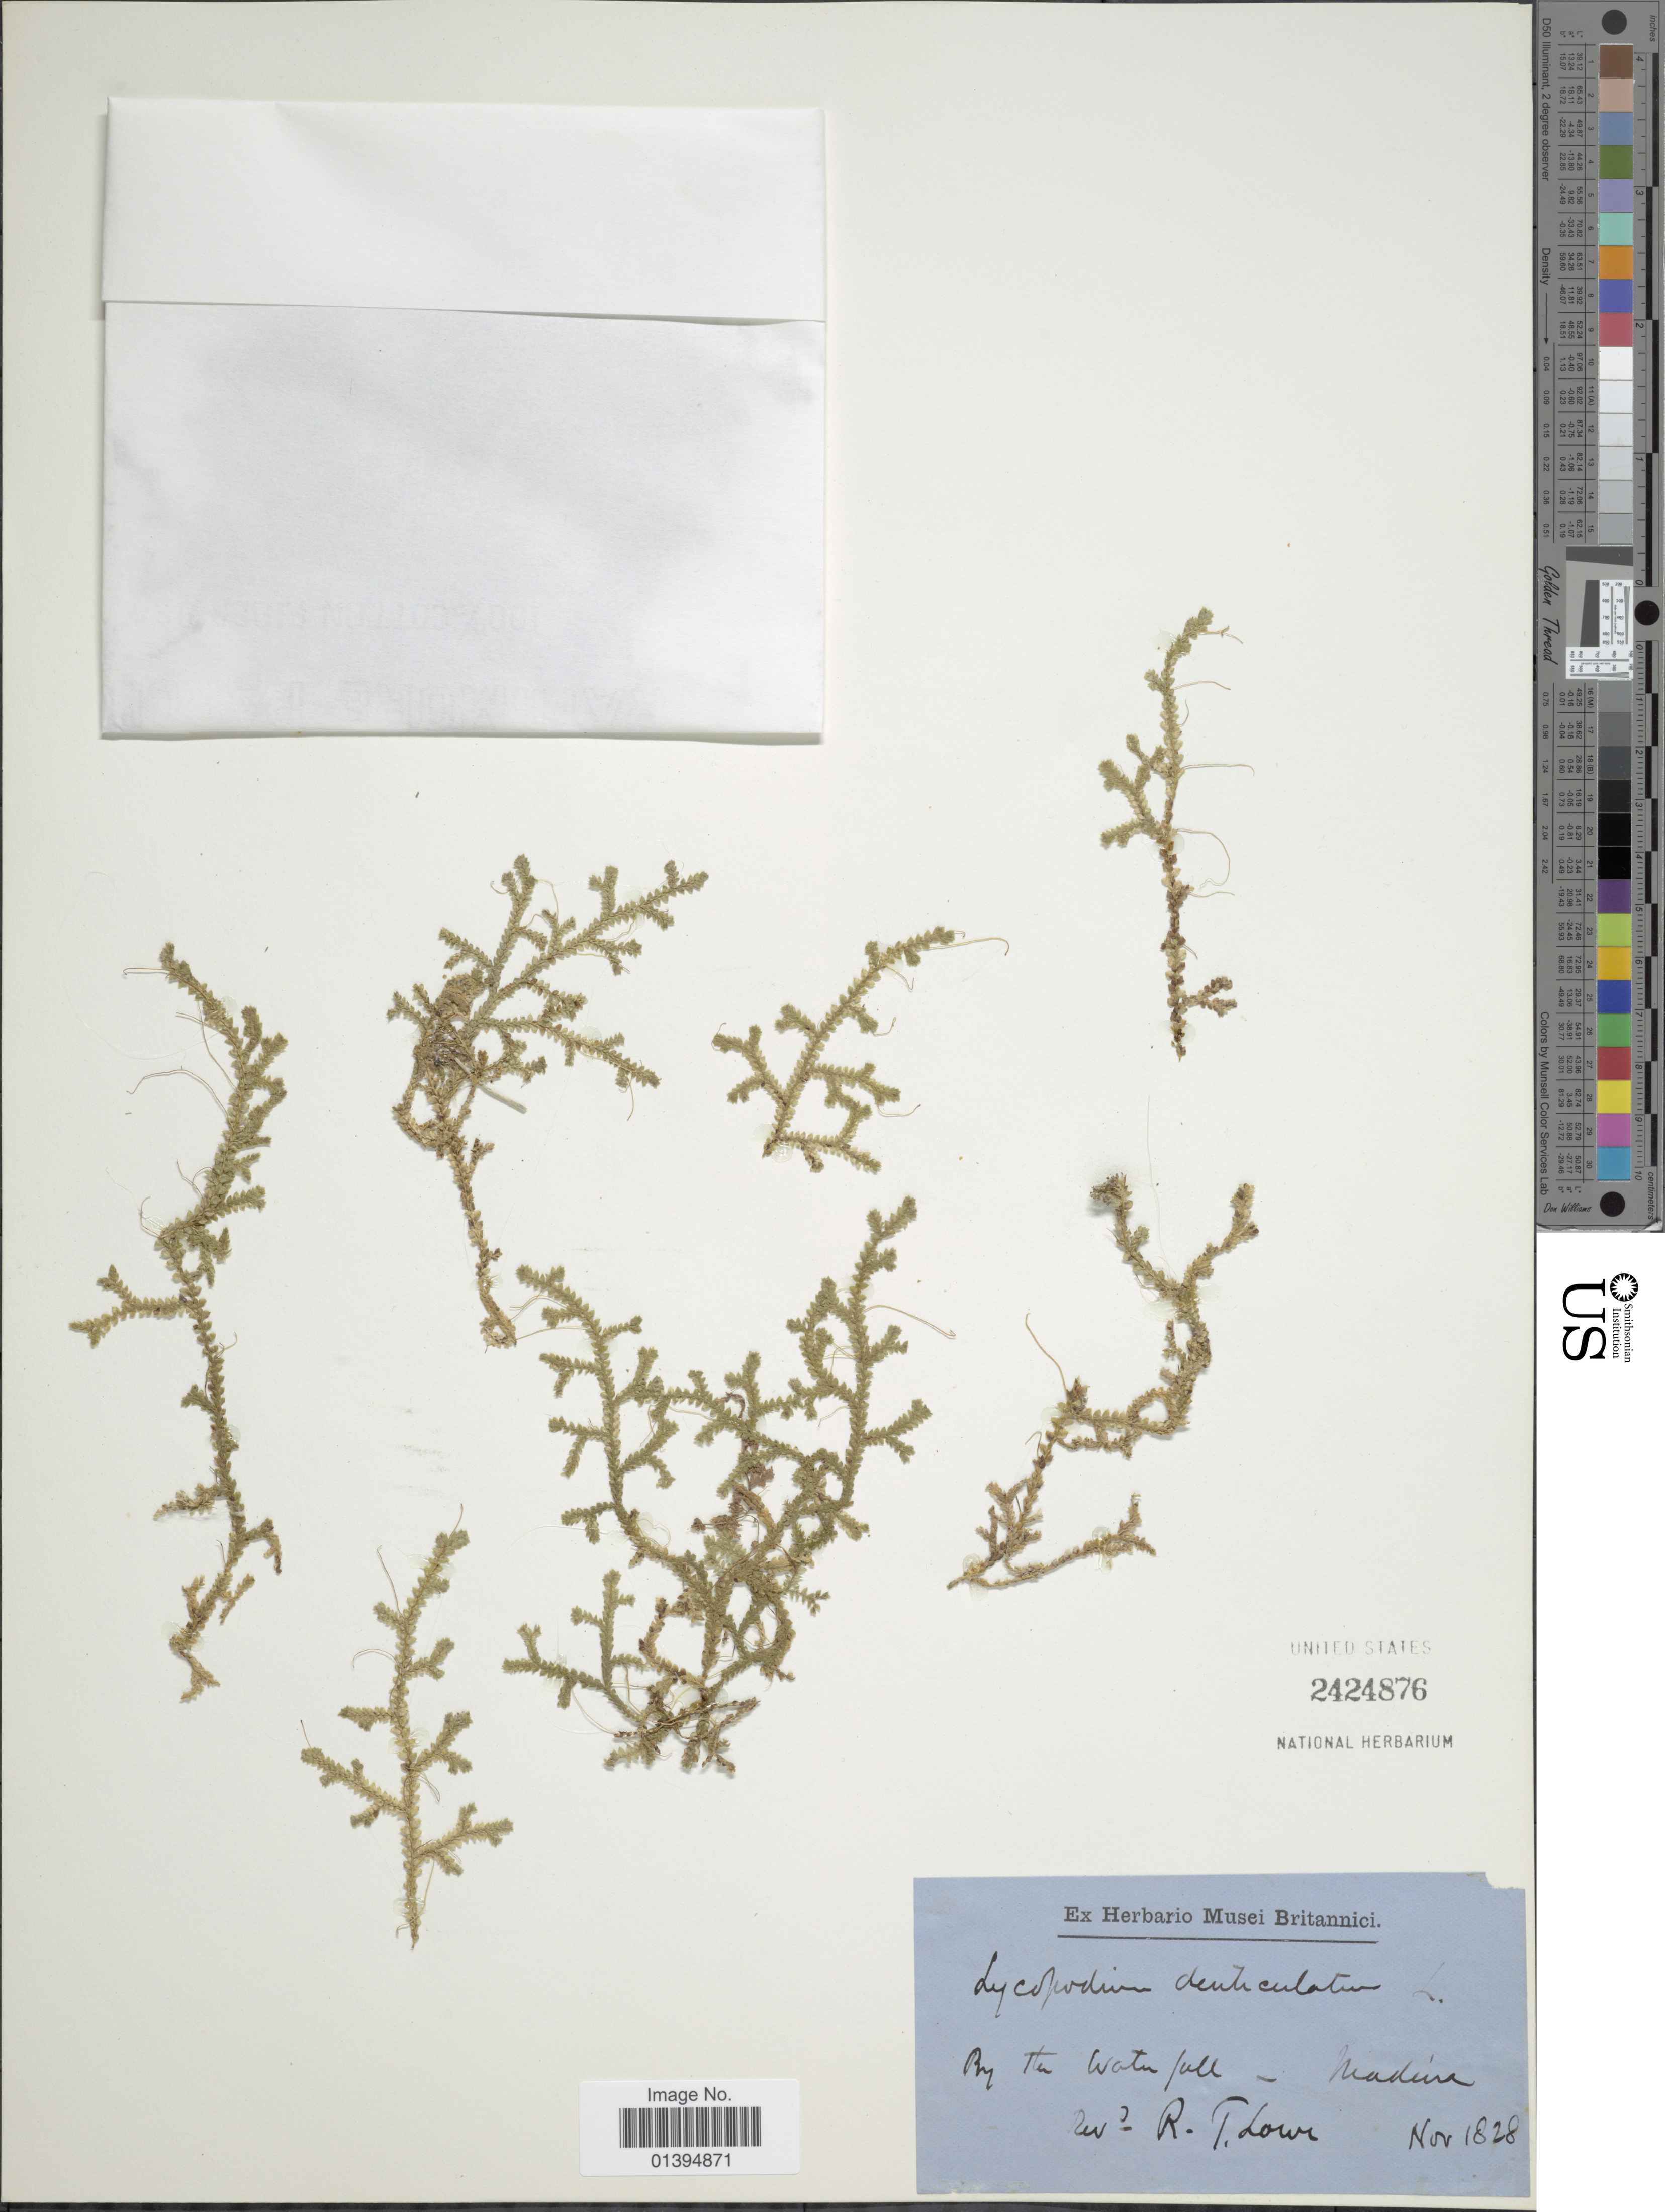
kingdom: Plantae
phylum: Tracheophyta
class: Lycopodiopsida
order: Selaginellales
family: Selaginellaceae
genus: Selaginella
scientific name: Selaginella denticulata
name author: (L.) Spring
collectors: R. T. Lowe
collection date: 1828-11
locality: By the waterfall - Madure [interpreted]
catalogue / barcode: US 2424876